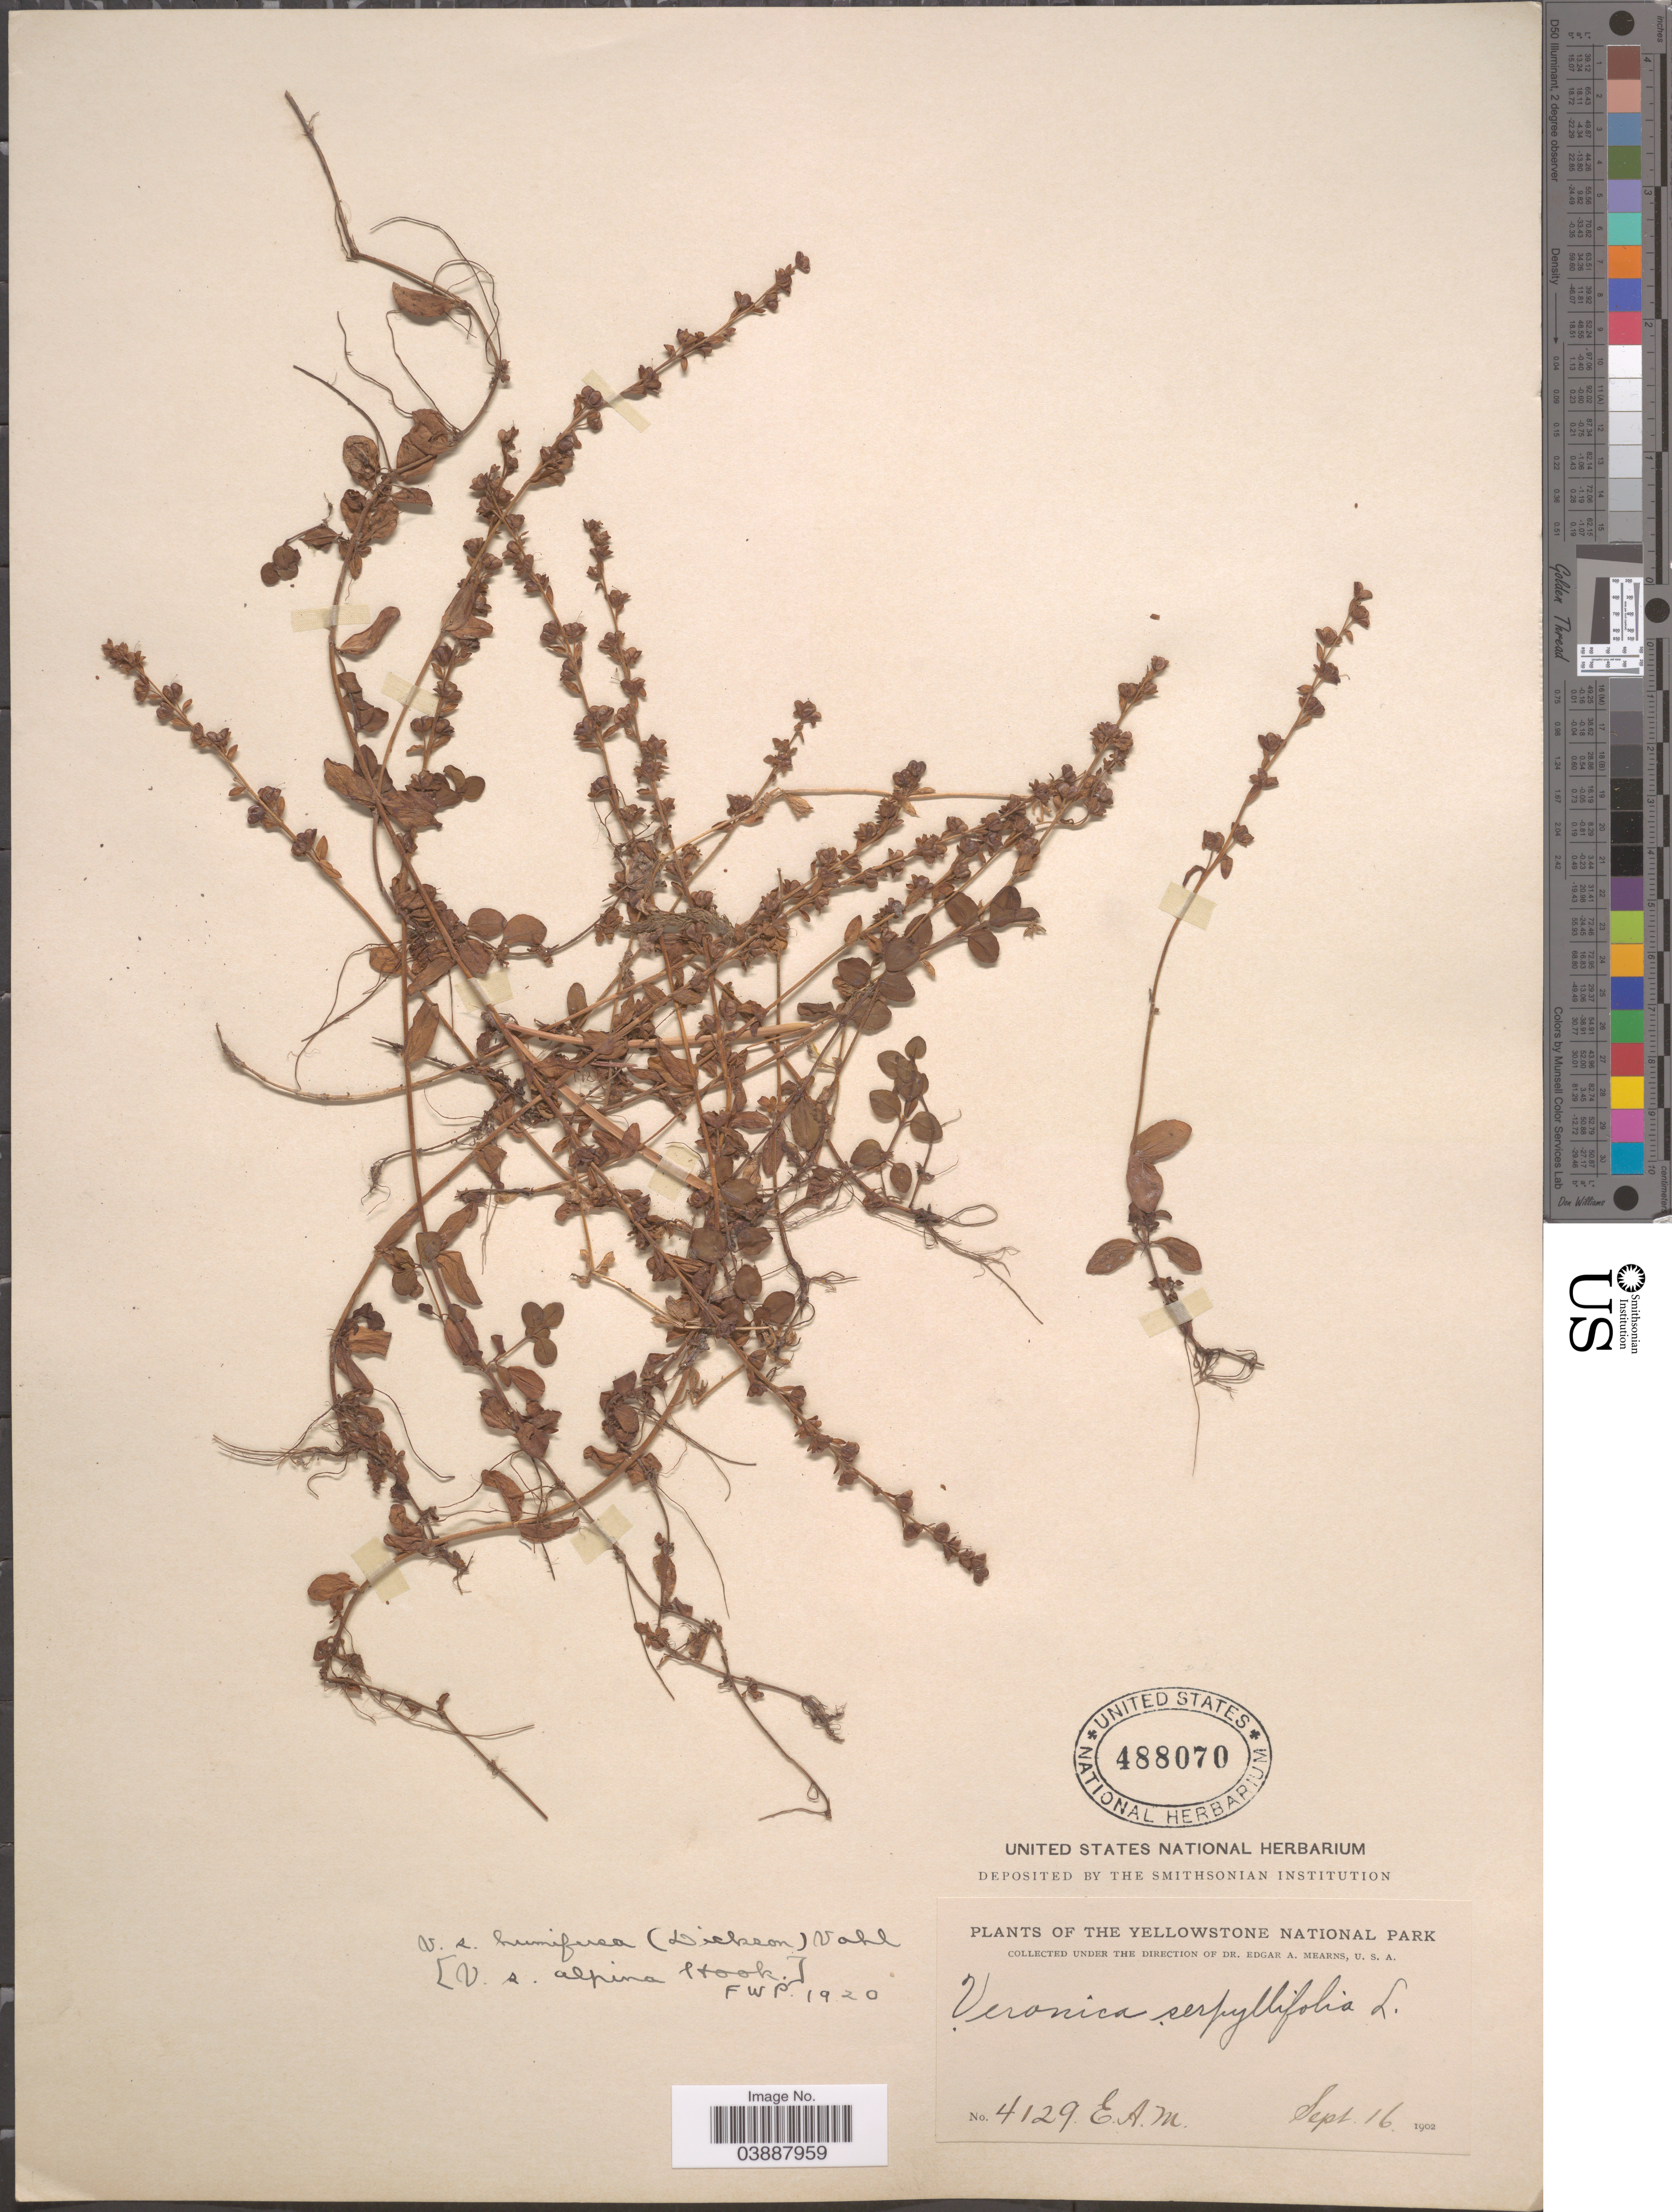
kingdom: Plantae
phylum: Tracheophyta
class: Magnoliopsida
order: Lamiales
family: Plantaginaceae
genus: Veronica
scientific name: Veronica serpyllifolia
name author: L.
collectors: E. A. Mearns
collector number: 4129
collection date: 1902-09-16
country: United States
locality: Yellowstone National Park.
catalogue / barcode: US 488070